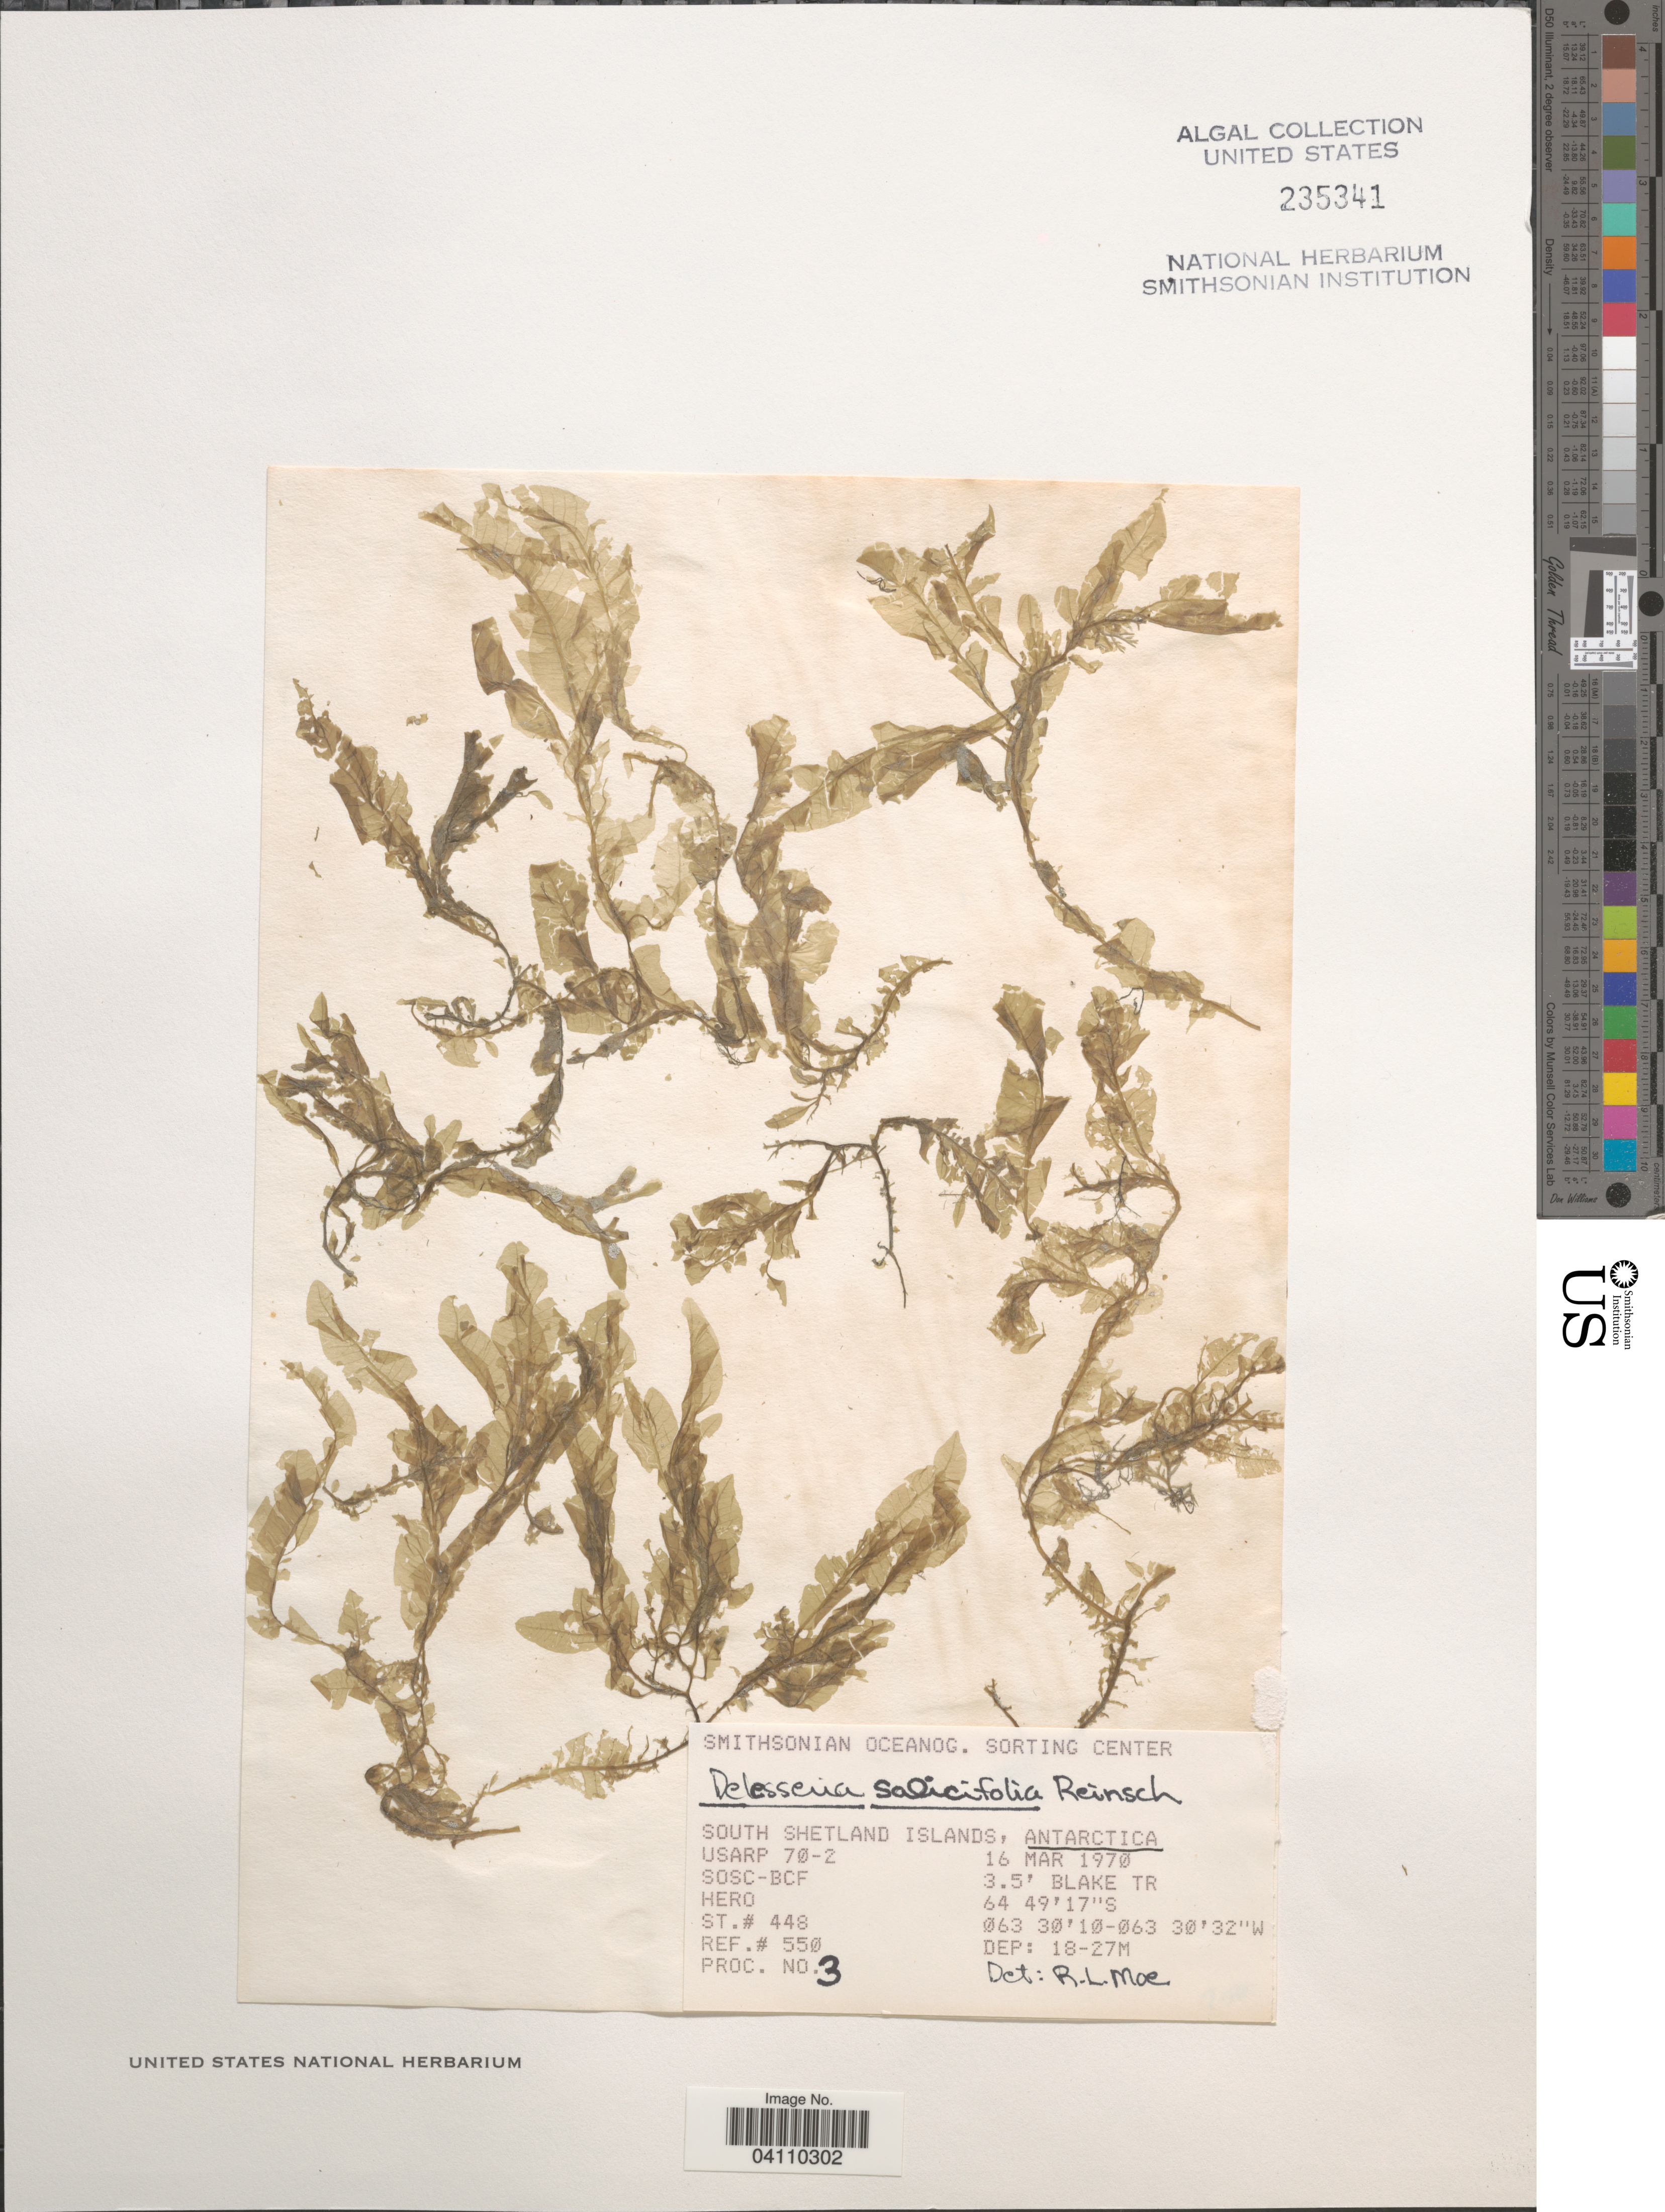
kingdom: Plantae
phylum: Rhodophyta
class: Florideophyceae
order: Ceramiales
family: Delesseriaceae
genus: Delesseria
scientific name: Delesseria salicifolia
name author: Reinsch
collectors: Smithsonian Oceanographic Sorting Center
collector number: Proc. 3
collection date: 1970-03-16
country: Antarctica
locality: South Shetland Islands.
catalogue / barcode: US 235341